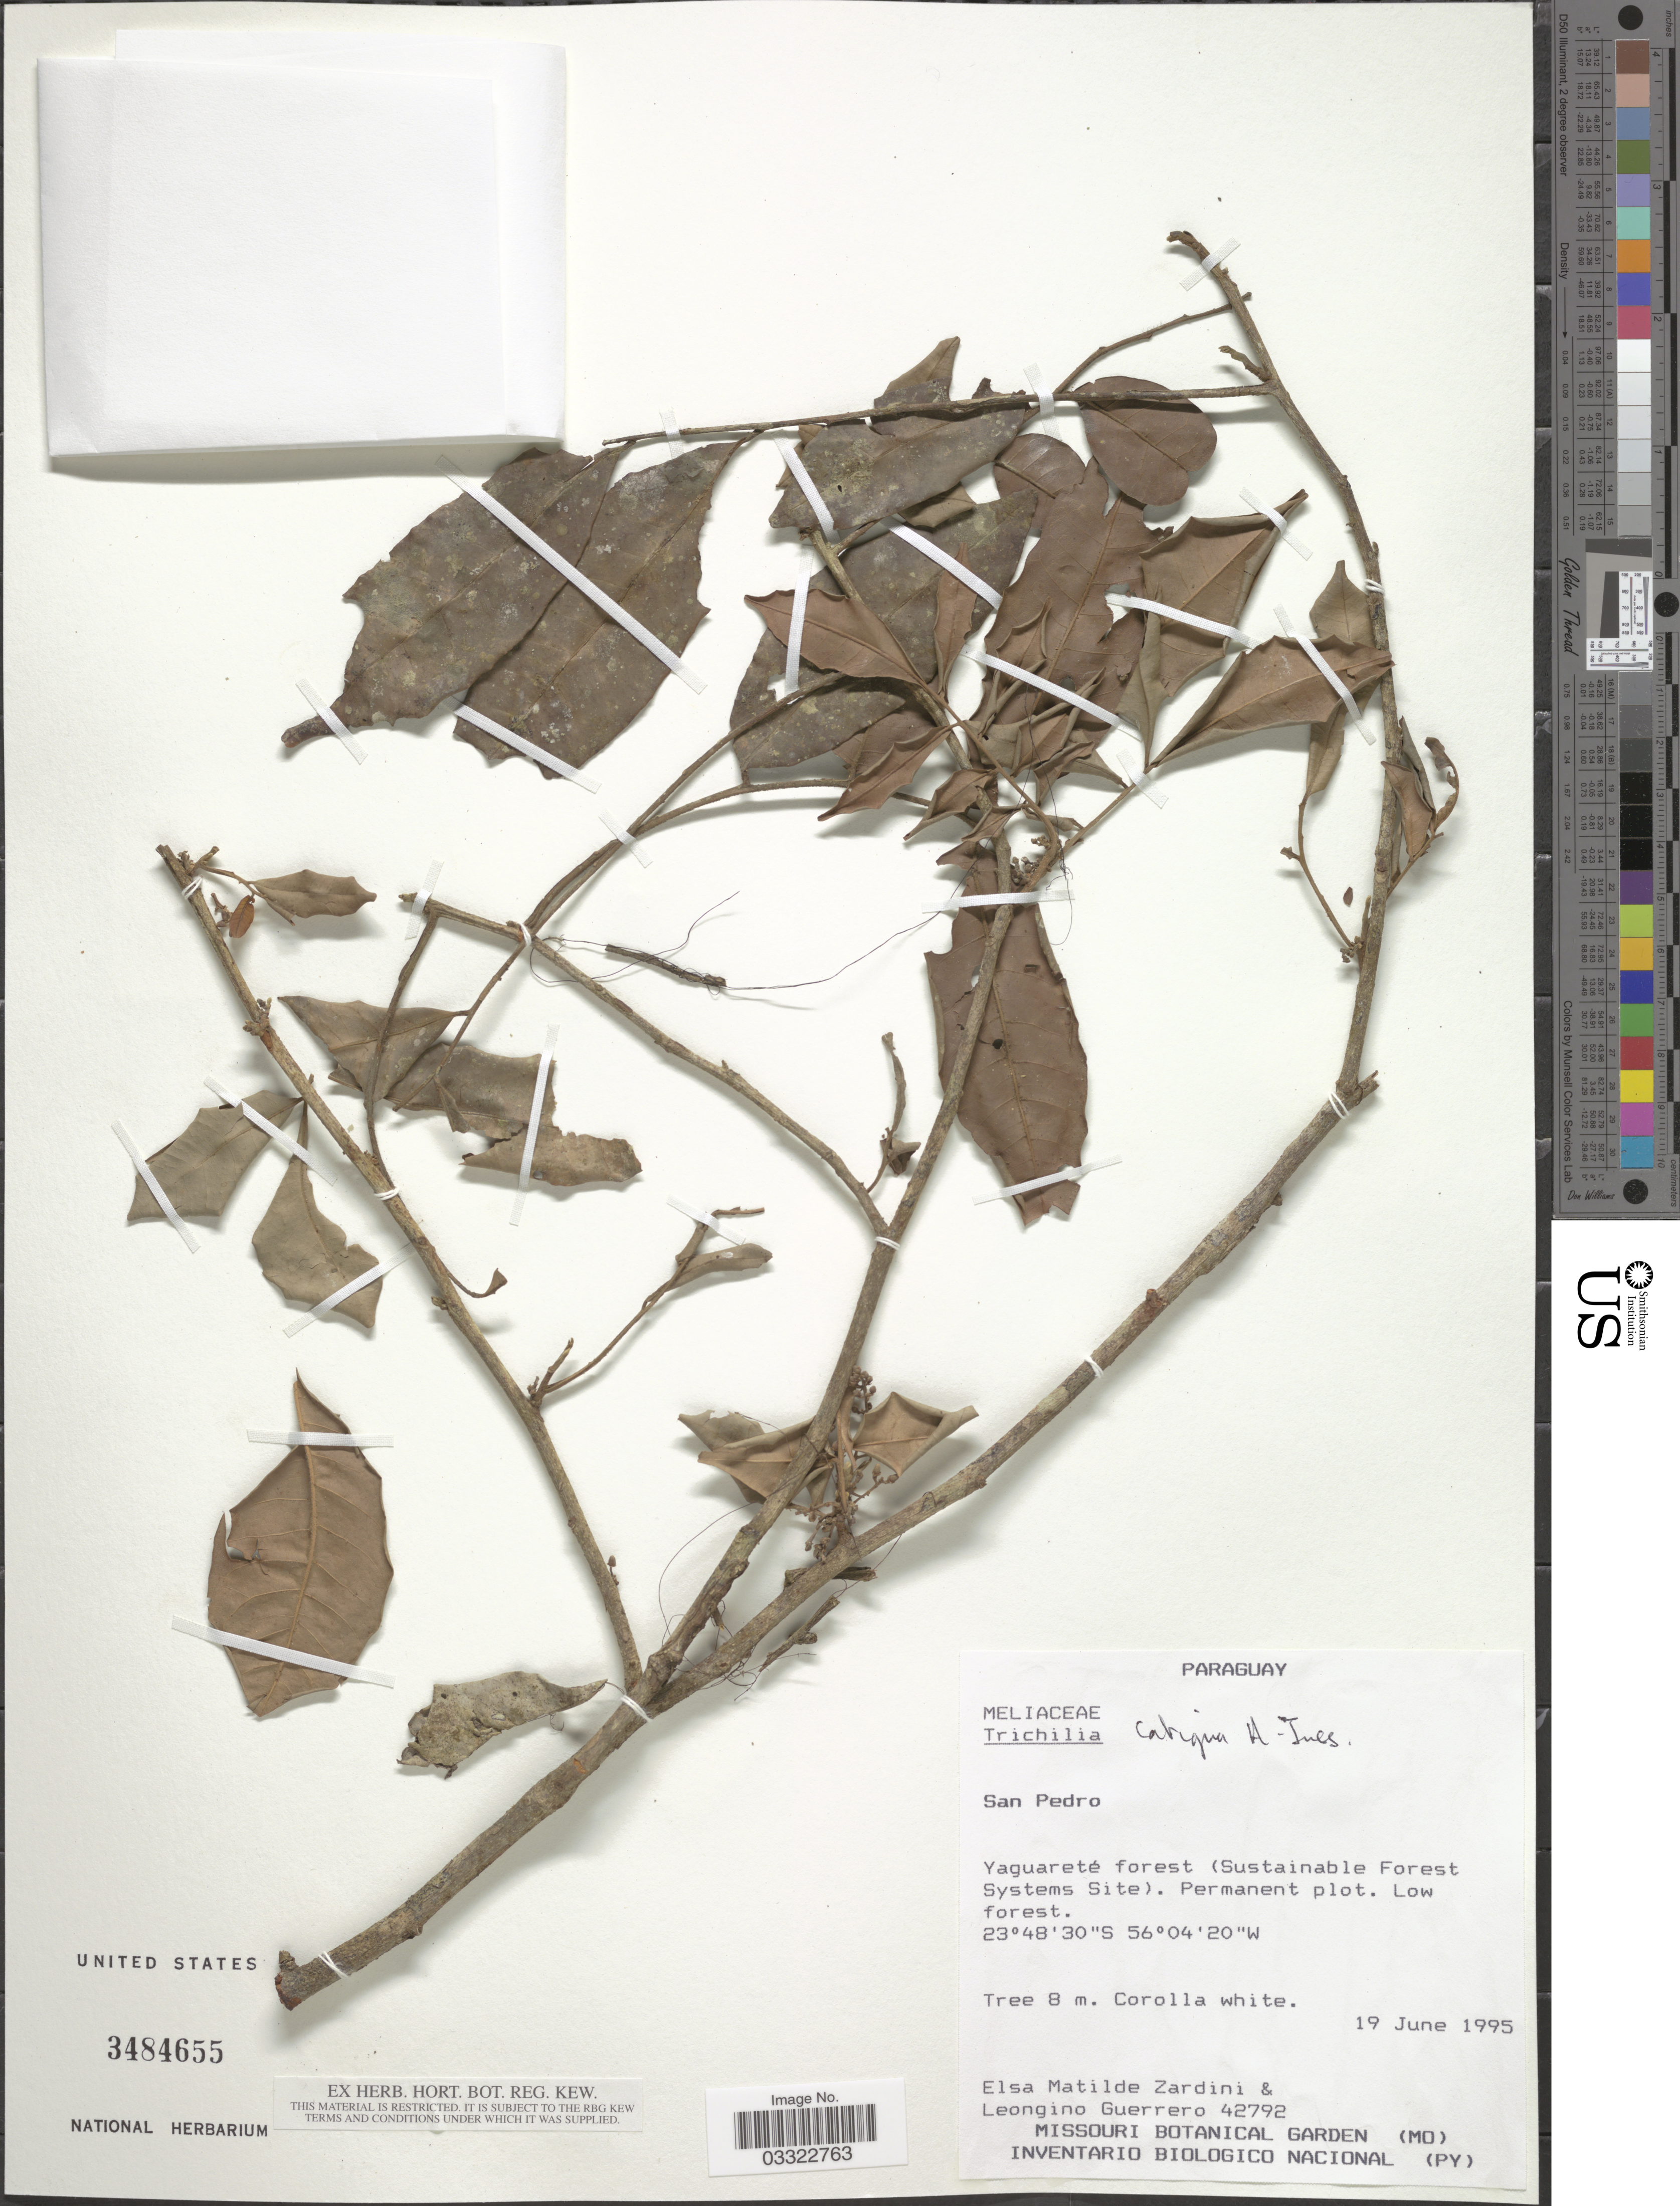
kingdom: Plantae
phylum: Tracheophyta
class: Magnoliopsida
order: Sapindales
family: Meliaceae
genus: Trichilia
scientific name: Trichilia catigua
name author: A. Juss.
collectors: E. M. Zardini & L. Guerrero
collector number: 42792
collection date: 1995-06-19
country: Paraguay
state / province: San Pedro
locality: Yaguareté forest (Sustainable Forest Systems Site). Permanent plot.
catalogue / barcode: US 3484655